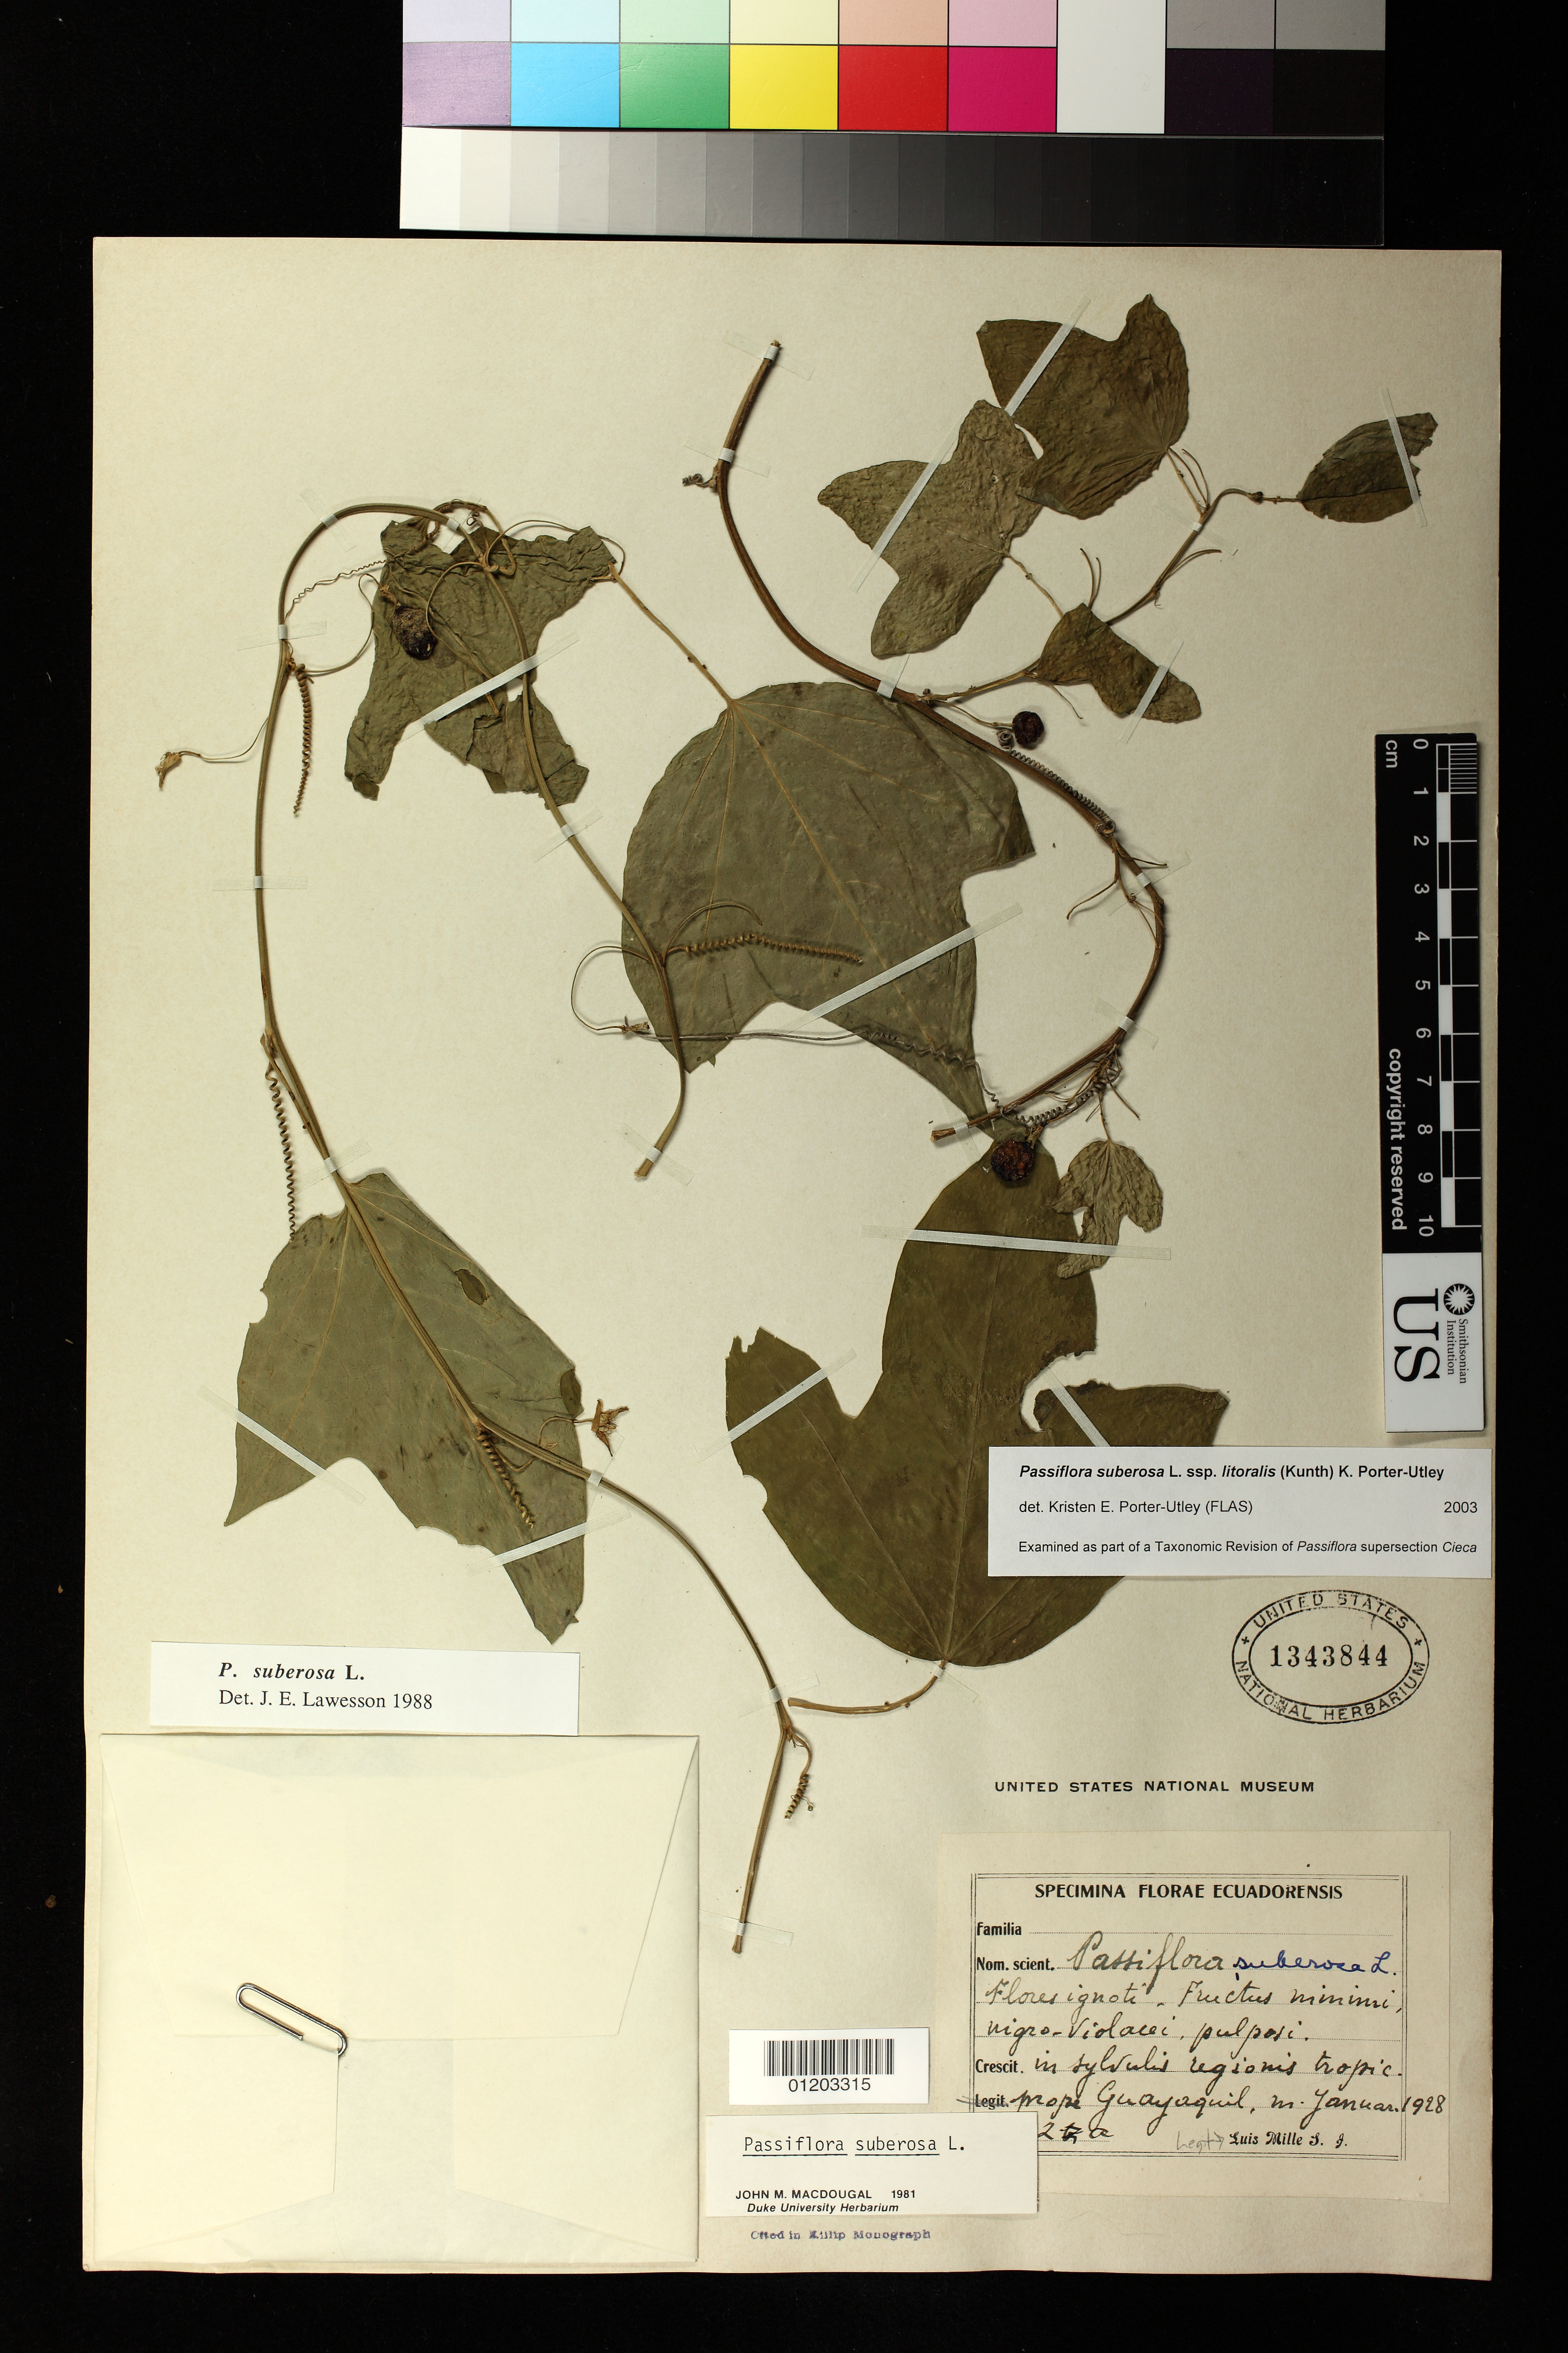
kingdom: Plantae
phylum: Tracheophyta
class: Magnoliopsida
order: Malpighiales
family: Passifloraceae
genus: Passiflora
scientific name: Passiflora suberosa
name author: L.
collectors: L. Mille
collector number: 27?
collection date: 1928-01-01/1928-01-31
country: Ecuador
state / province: Guayas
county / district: Guayaquil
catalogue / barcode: US 1343844